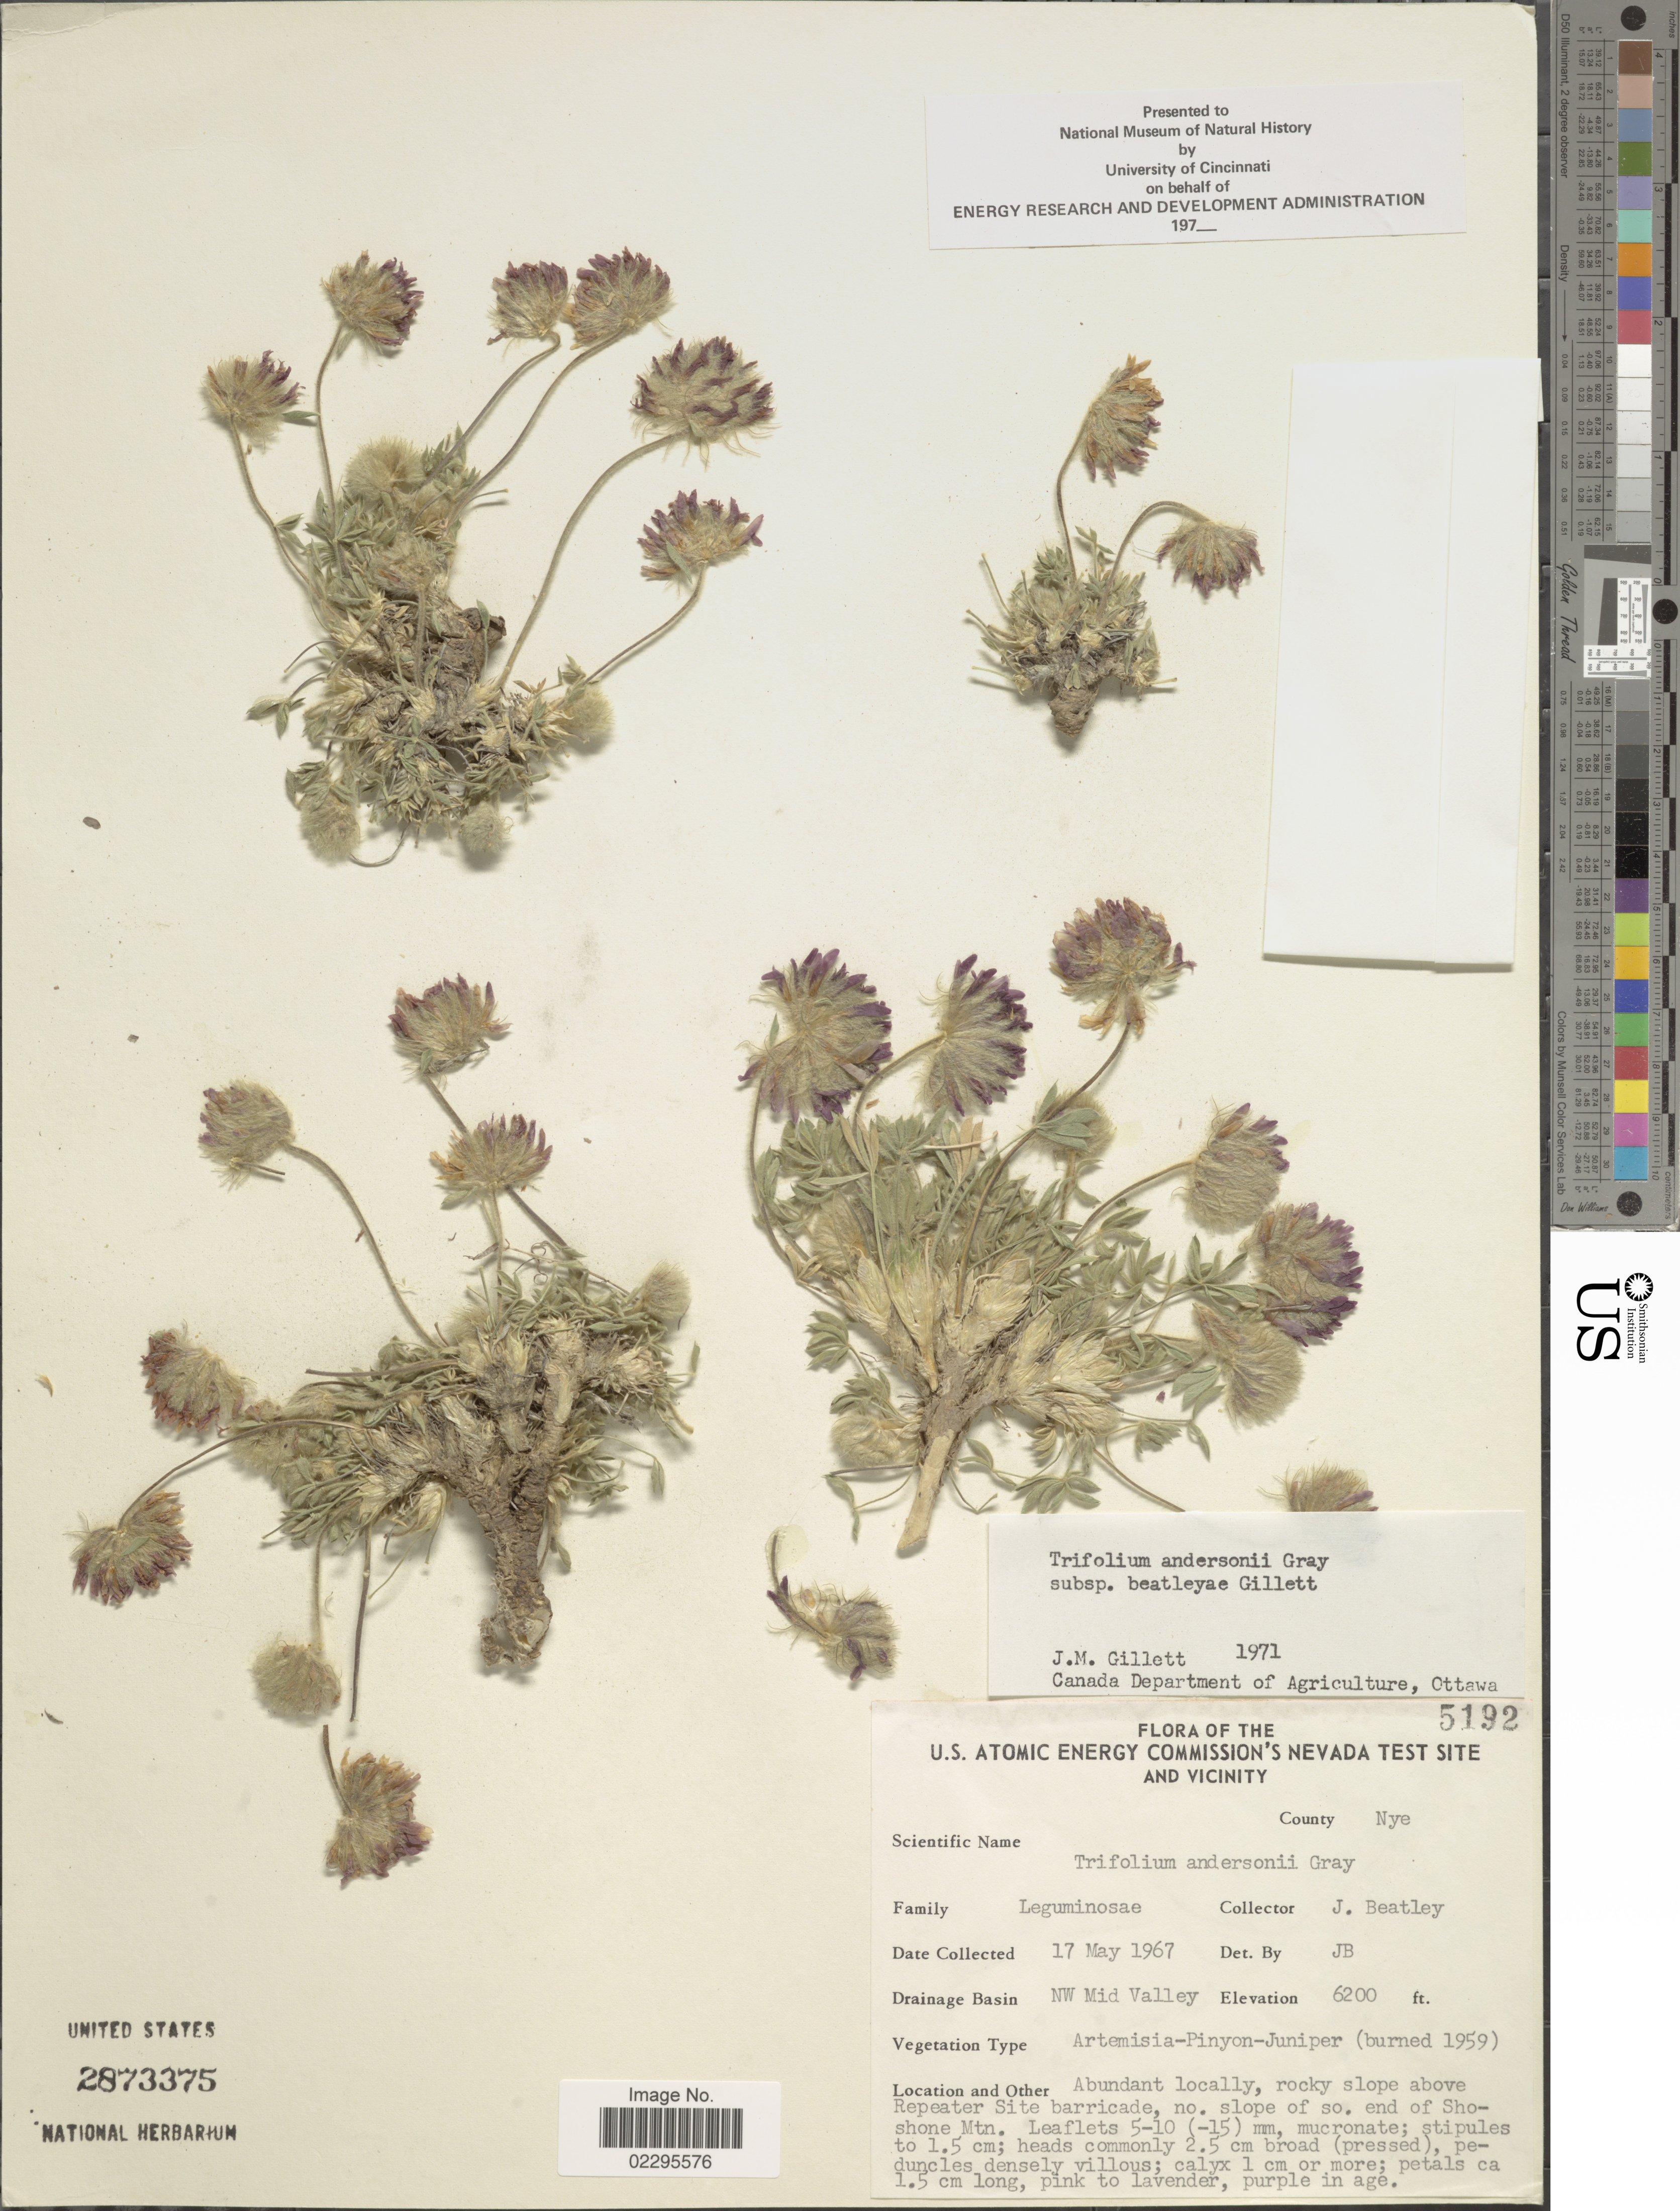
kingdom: Plantae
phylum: Tracheophyta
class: Magnoliopsida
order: Fabales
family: Fabaceae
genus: Trifolium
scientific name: Trifolium andersonii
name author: A. Gray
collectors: J. C. Beatley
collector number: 5192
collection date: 1967-05-17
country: United States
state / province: Nevada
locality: U. S. Atomic Energy Commission's Nevada Test Site and vicinity. County Nye. Drainage Basin NW Mid Valley. above Repeater Site barricade, no. slope of so. end of Shoshone Mtn.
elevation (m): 1890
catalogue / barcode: US 2873375